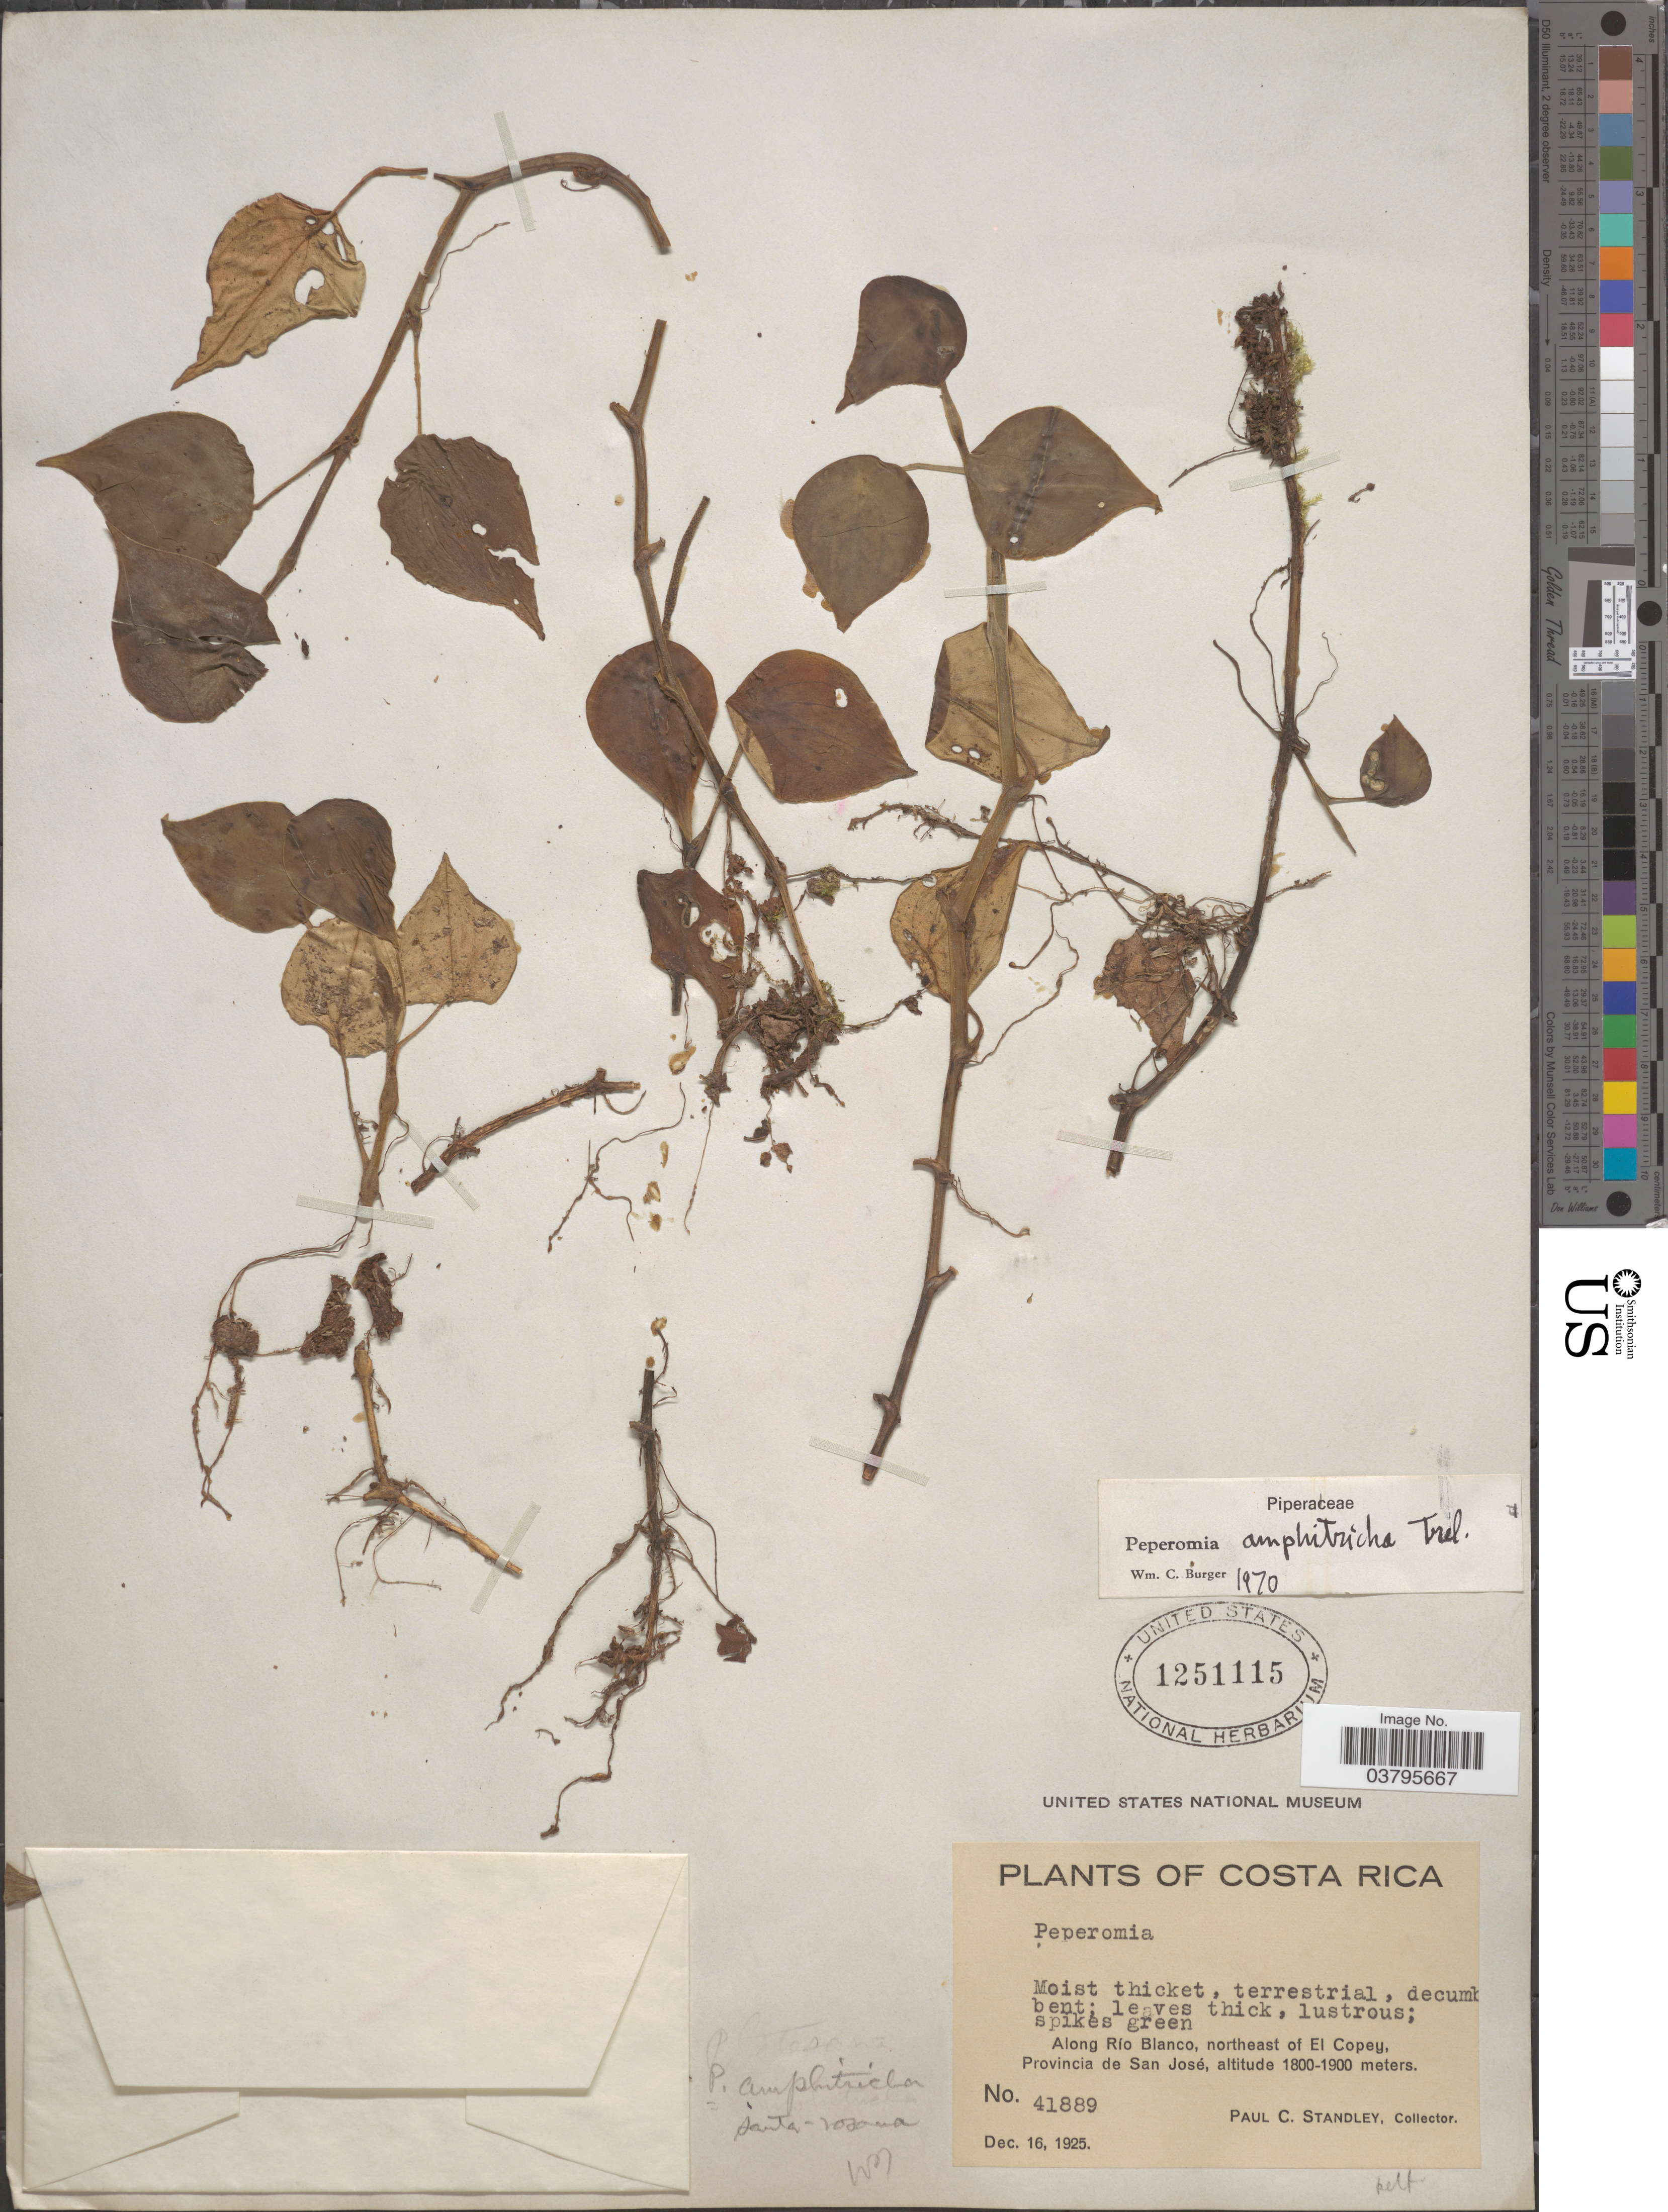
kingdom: Plantae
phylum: Tracheophyta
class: Magnoliopsida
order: Piperales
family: Piperaceae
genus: Peperomia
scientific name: Peperomia amphitricha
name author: Trel.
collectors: P. C. Standley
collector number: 41889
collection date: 1925-12-16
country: Costa Rica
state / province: San José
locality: Along Río Blanco, northeast of El Copey.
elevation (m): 1800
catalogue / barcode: US 1251115